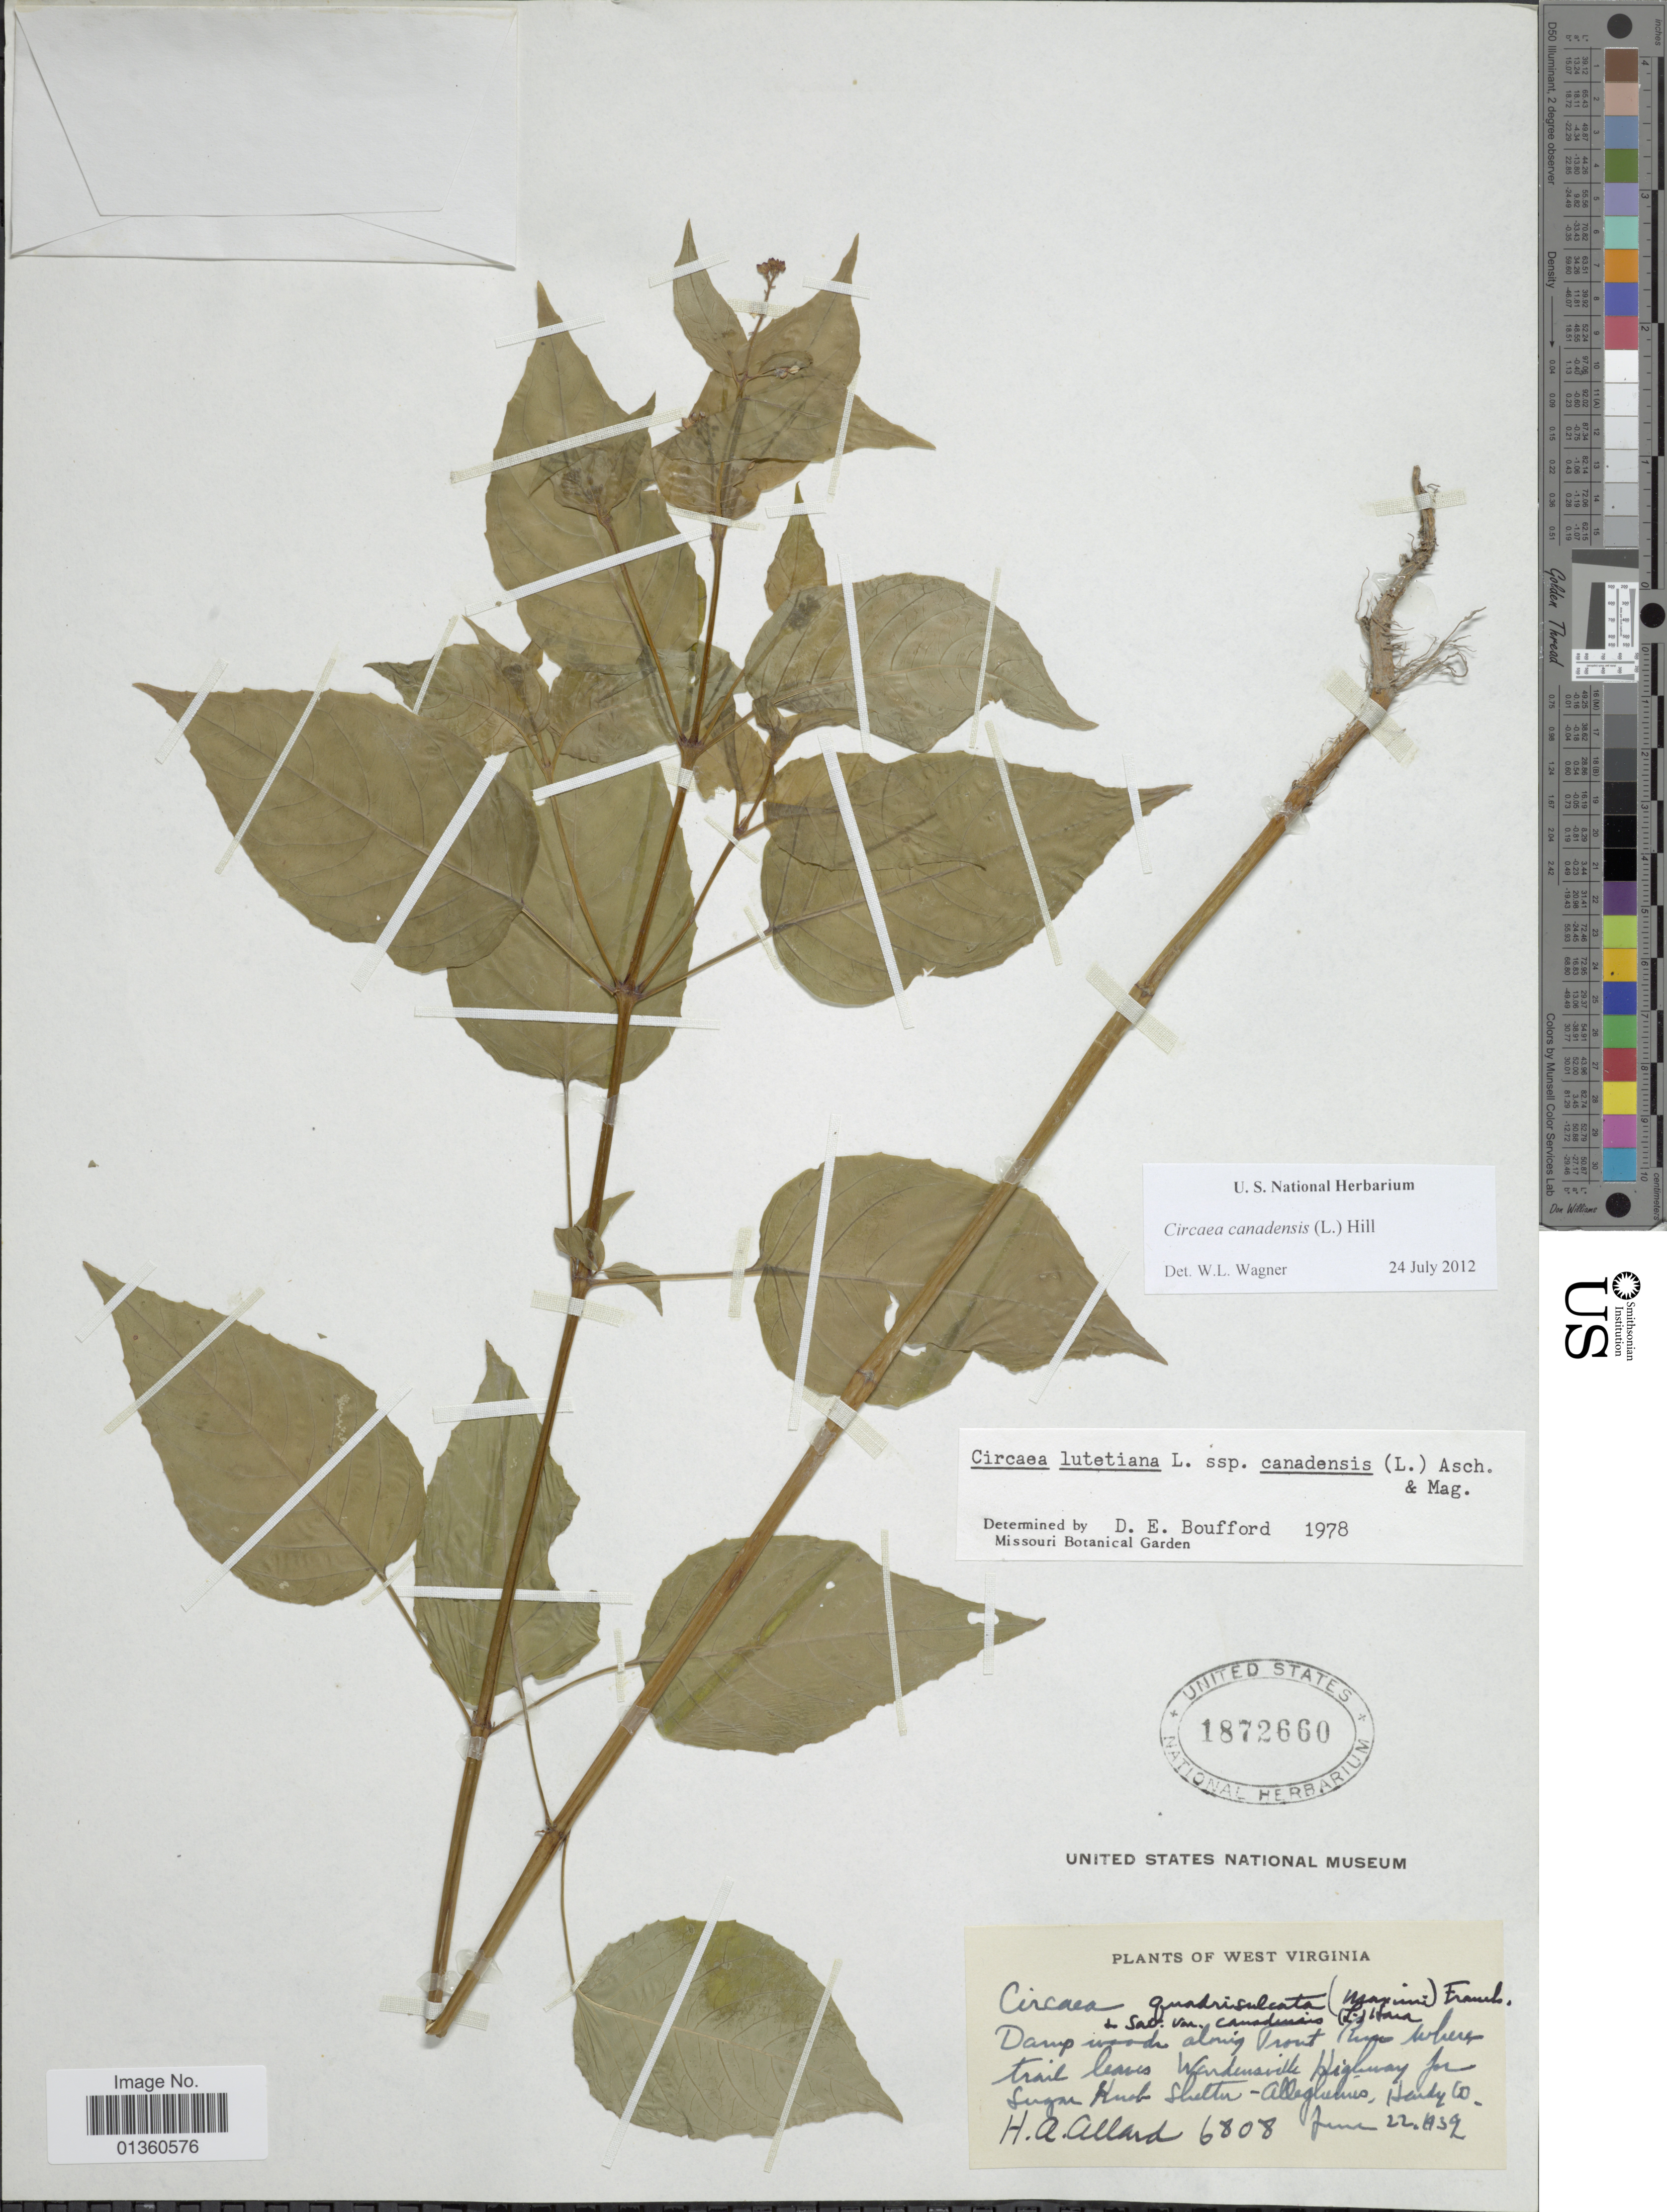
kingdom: Plantae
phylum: Tracheophyta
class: Magnoliopsida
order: Myrtales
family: Onagraceae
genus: Circaea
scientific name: Circaea canadensis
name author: (L.) Hill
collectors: H. A. Allard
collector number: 6808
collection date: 1932-06-22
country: United States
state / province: West Virginia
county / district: Hardy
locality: Damp woods along Trout Run where trail leaves Wardensville Highway for Sugar Knob Shelter. Alleghenies, Hardy Co. West Virginia.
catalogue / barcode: US 1872660